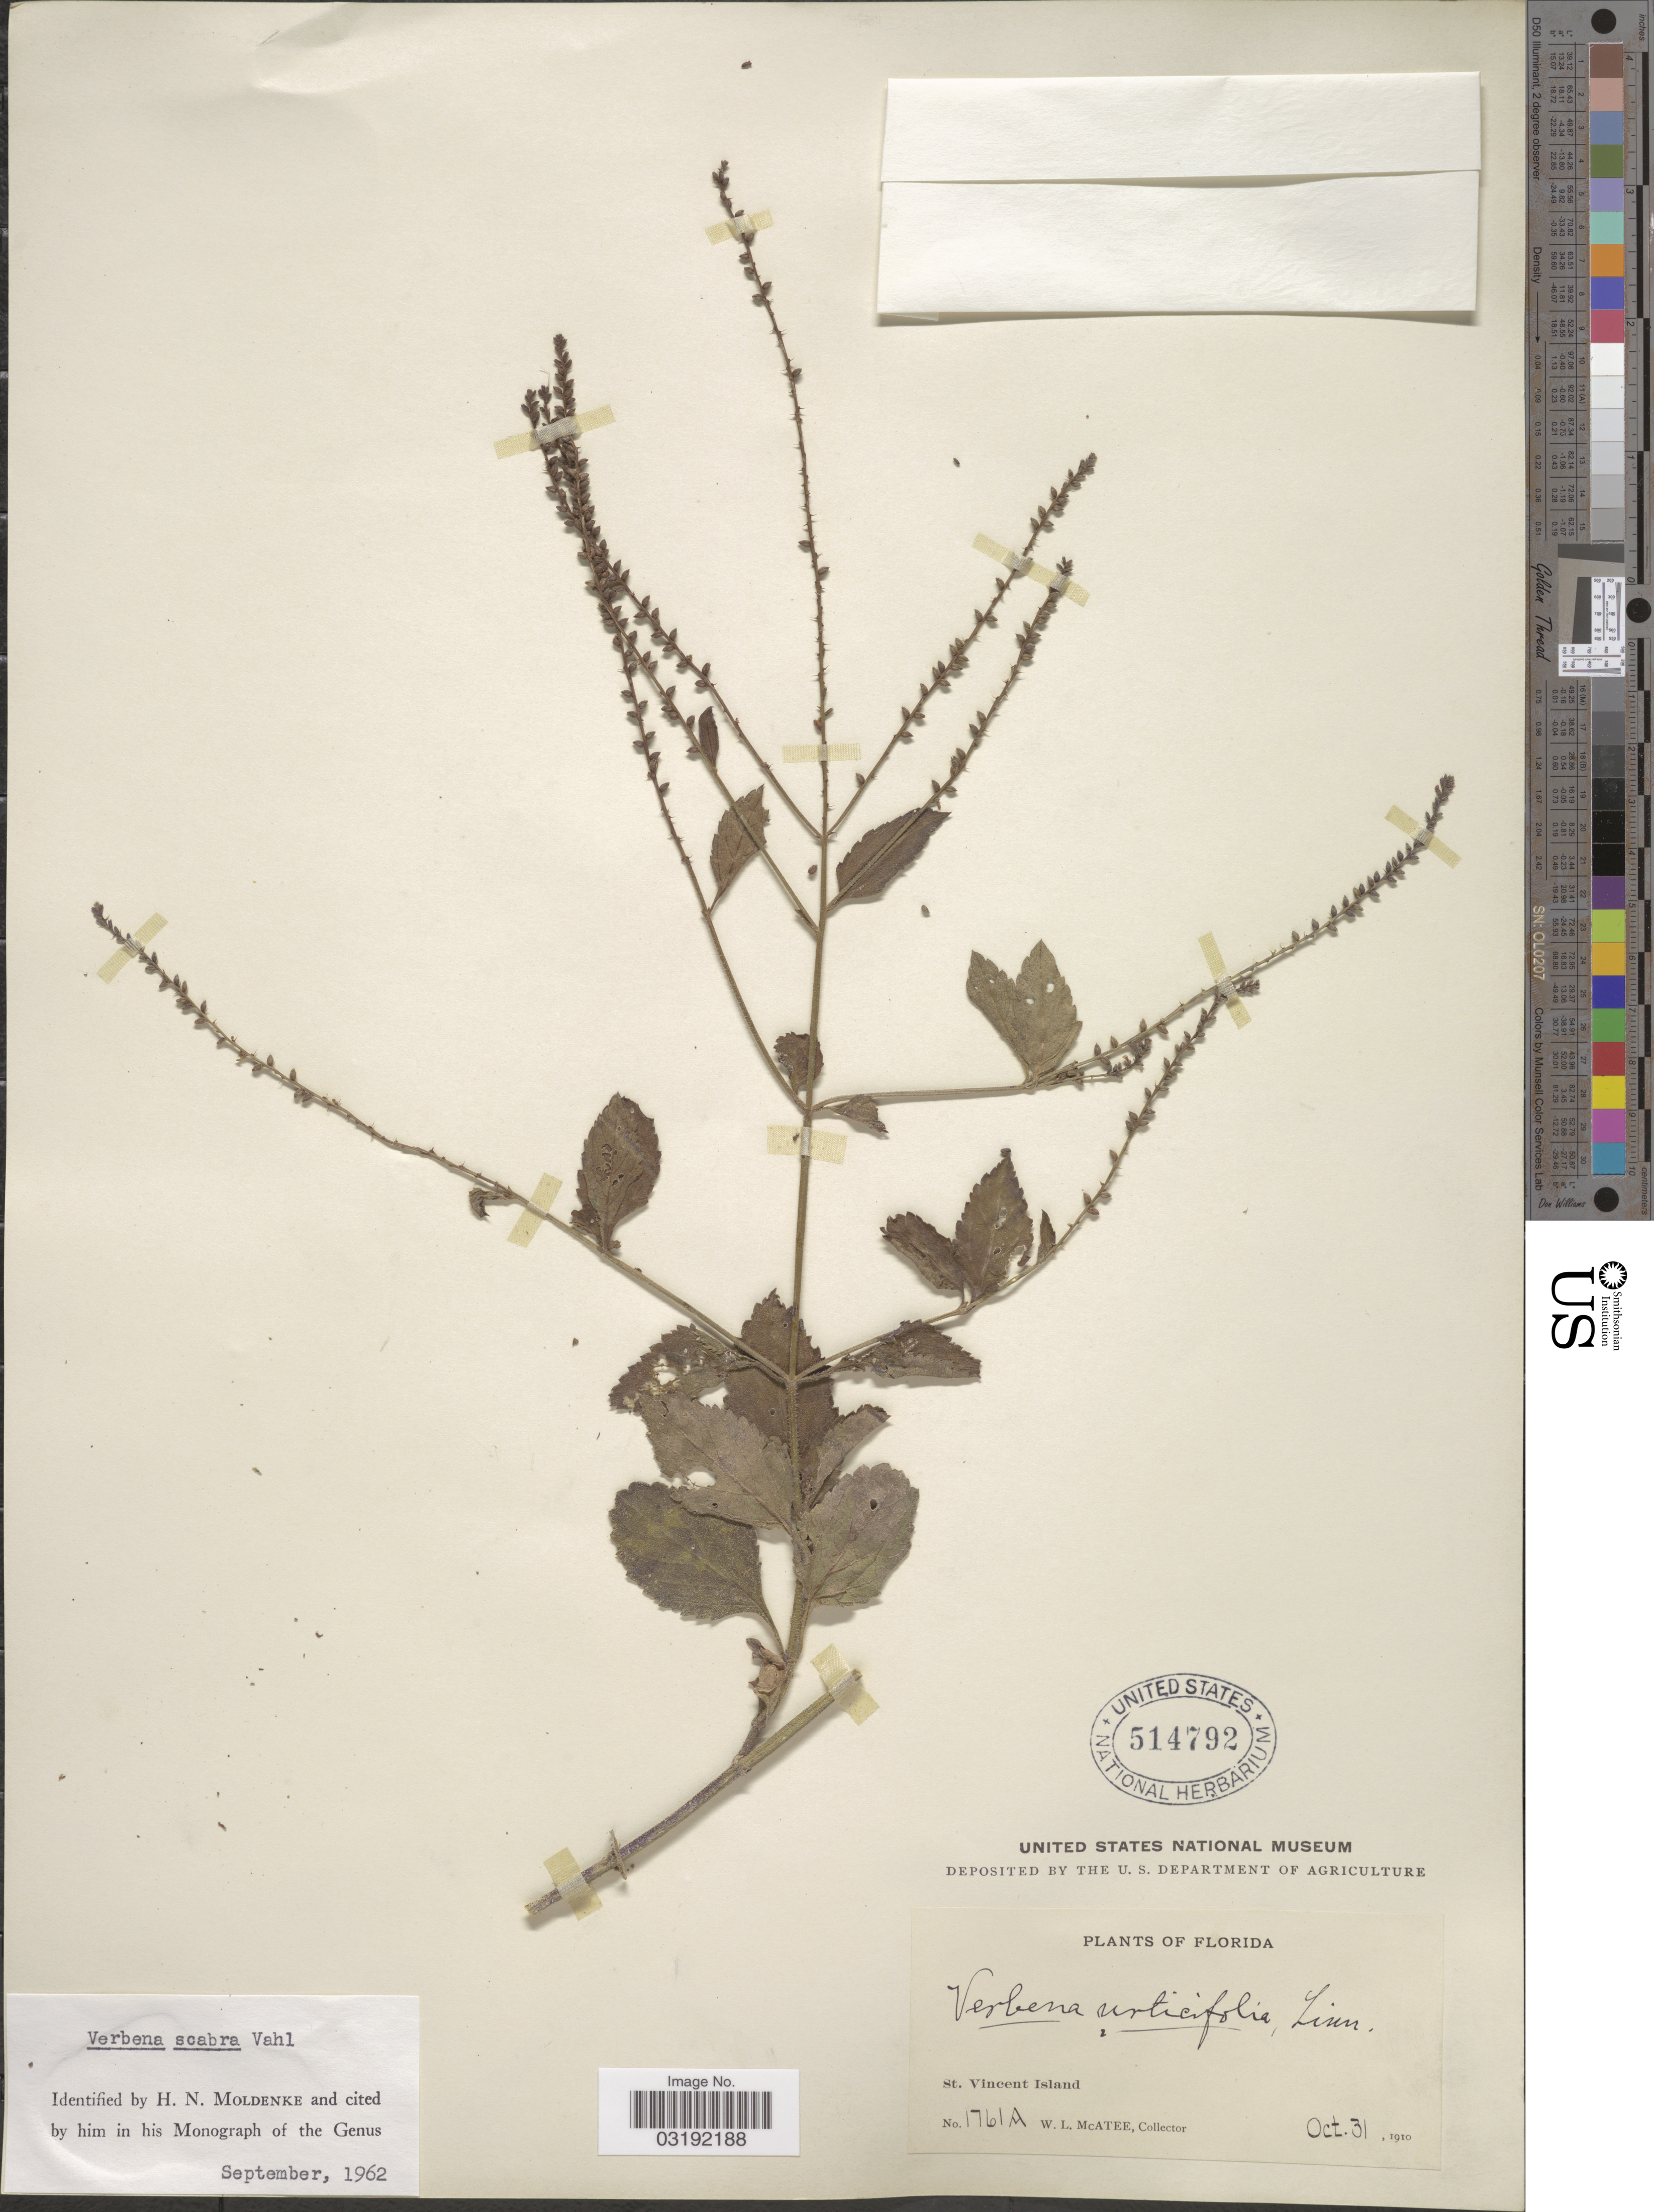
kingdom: Plantae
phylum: Tracheophyta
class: Magnoliopsida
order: Lamiales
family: Verbenaceae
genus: Verbena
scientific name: Verbena scabra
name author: Vahl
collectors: W. McAtee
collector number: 1761A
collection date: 1910-10-31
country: United States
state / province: Florida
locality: St. Vincent Island.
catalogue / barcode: US 514792